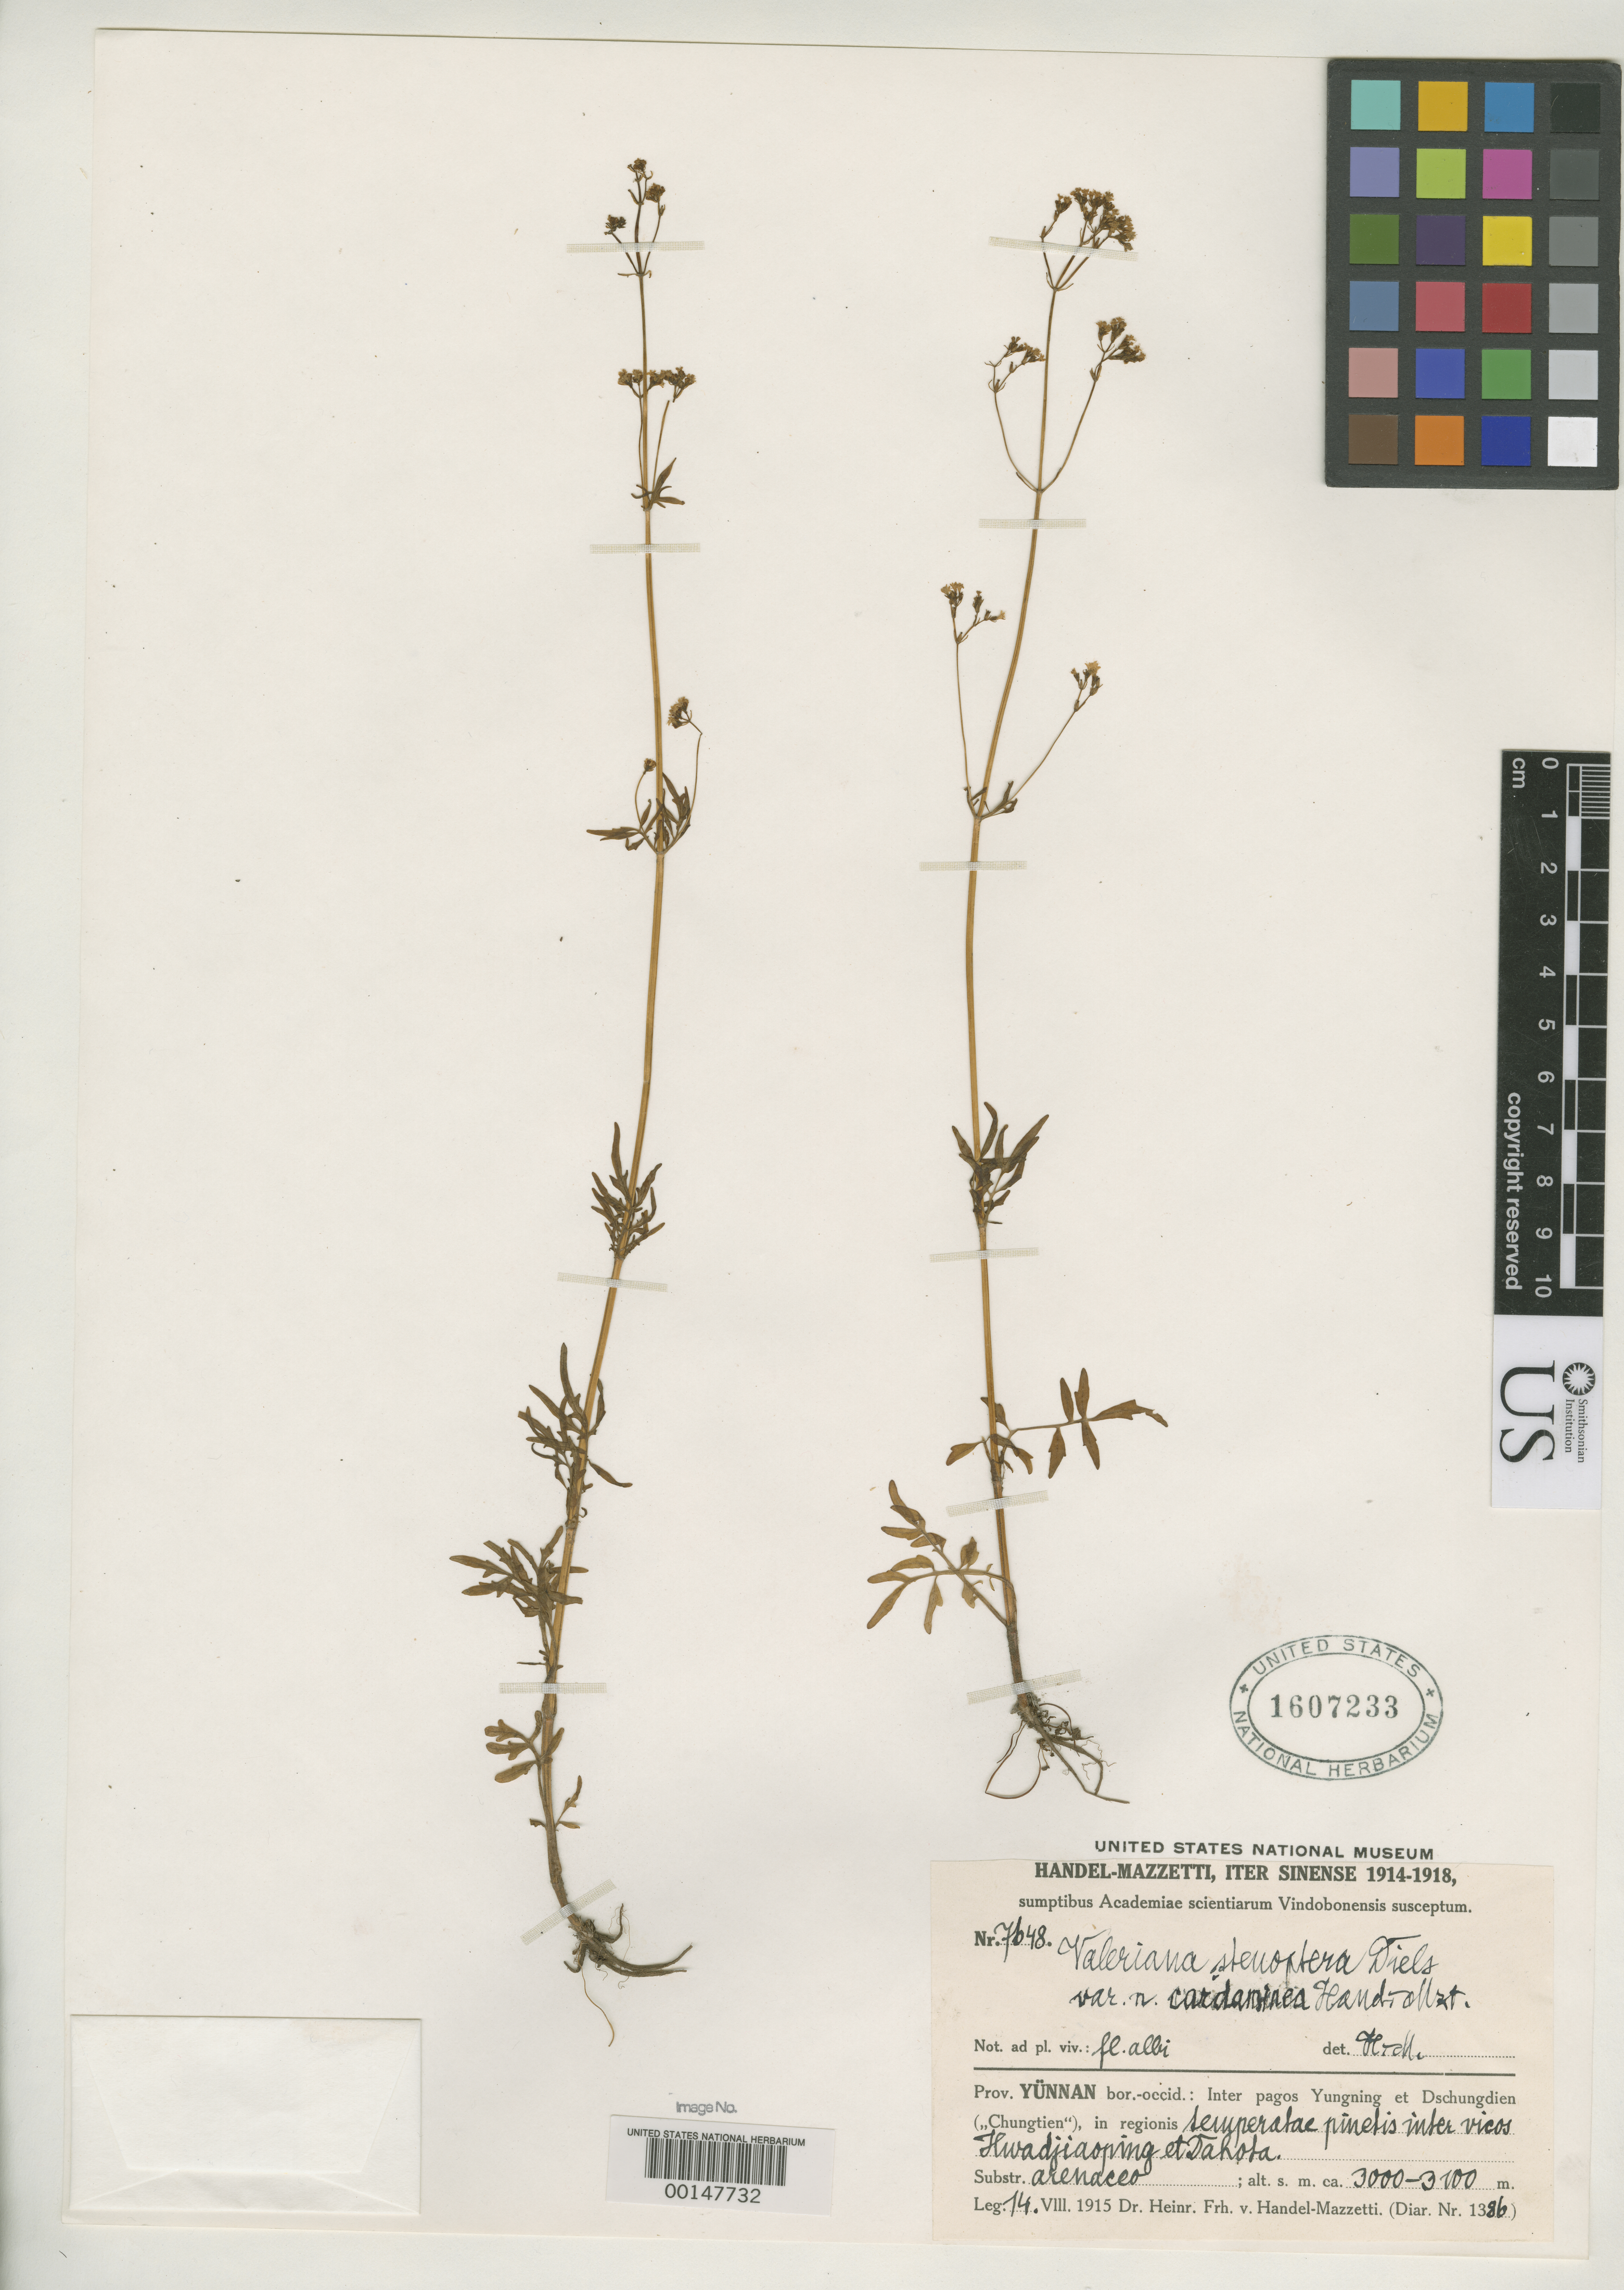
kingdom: Plantae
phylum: Tracheophyta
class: Magnoliopsida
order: Dipsacales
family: Caprifoliaceae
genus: Valeriana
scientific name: Valeriana stenoptera var. cardaminea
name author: Hand.-Mazz.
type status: Isotype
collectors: H. Handel-Mazzetti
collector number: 7648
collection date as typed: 14 Aug 1915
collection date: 1915-08-14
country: China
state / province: Yunnan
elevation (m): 3000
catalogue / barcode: US 1607233